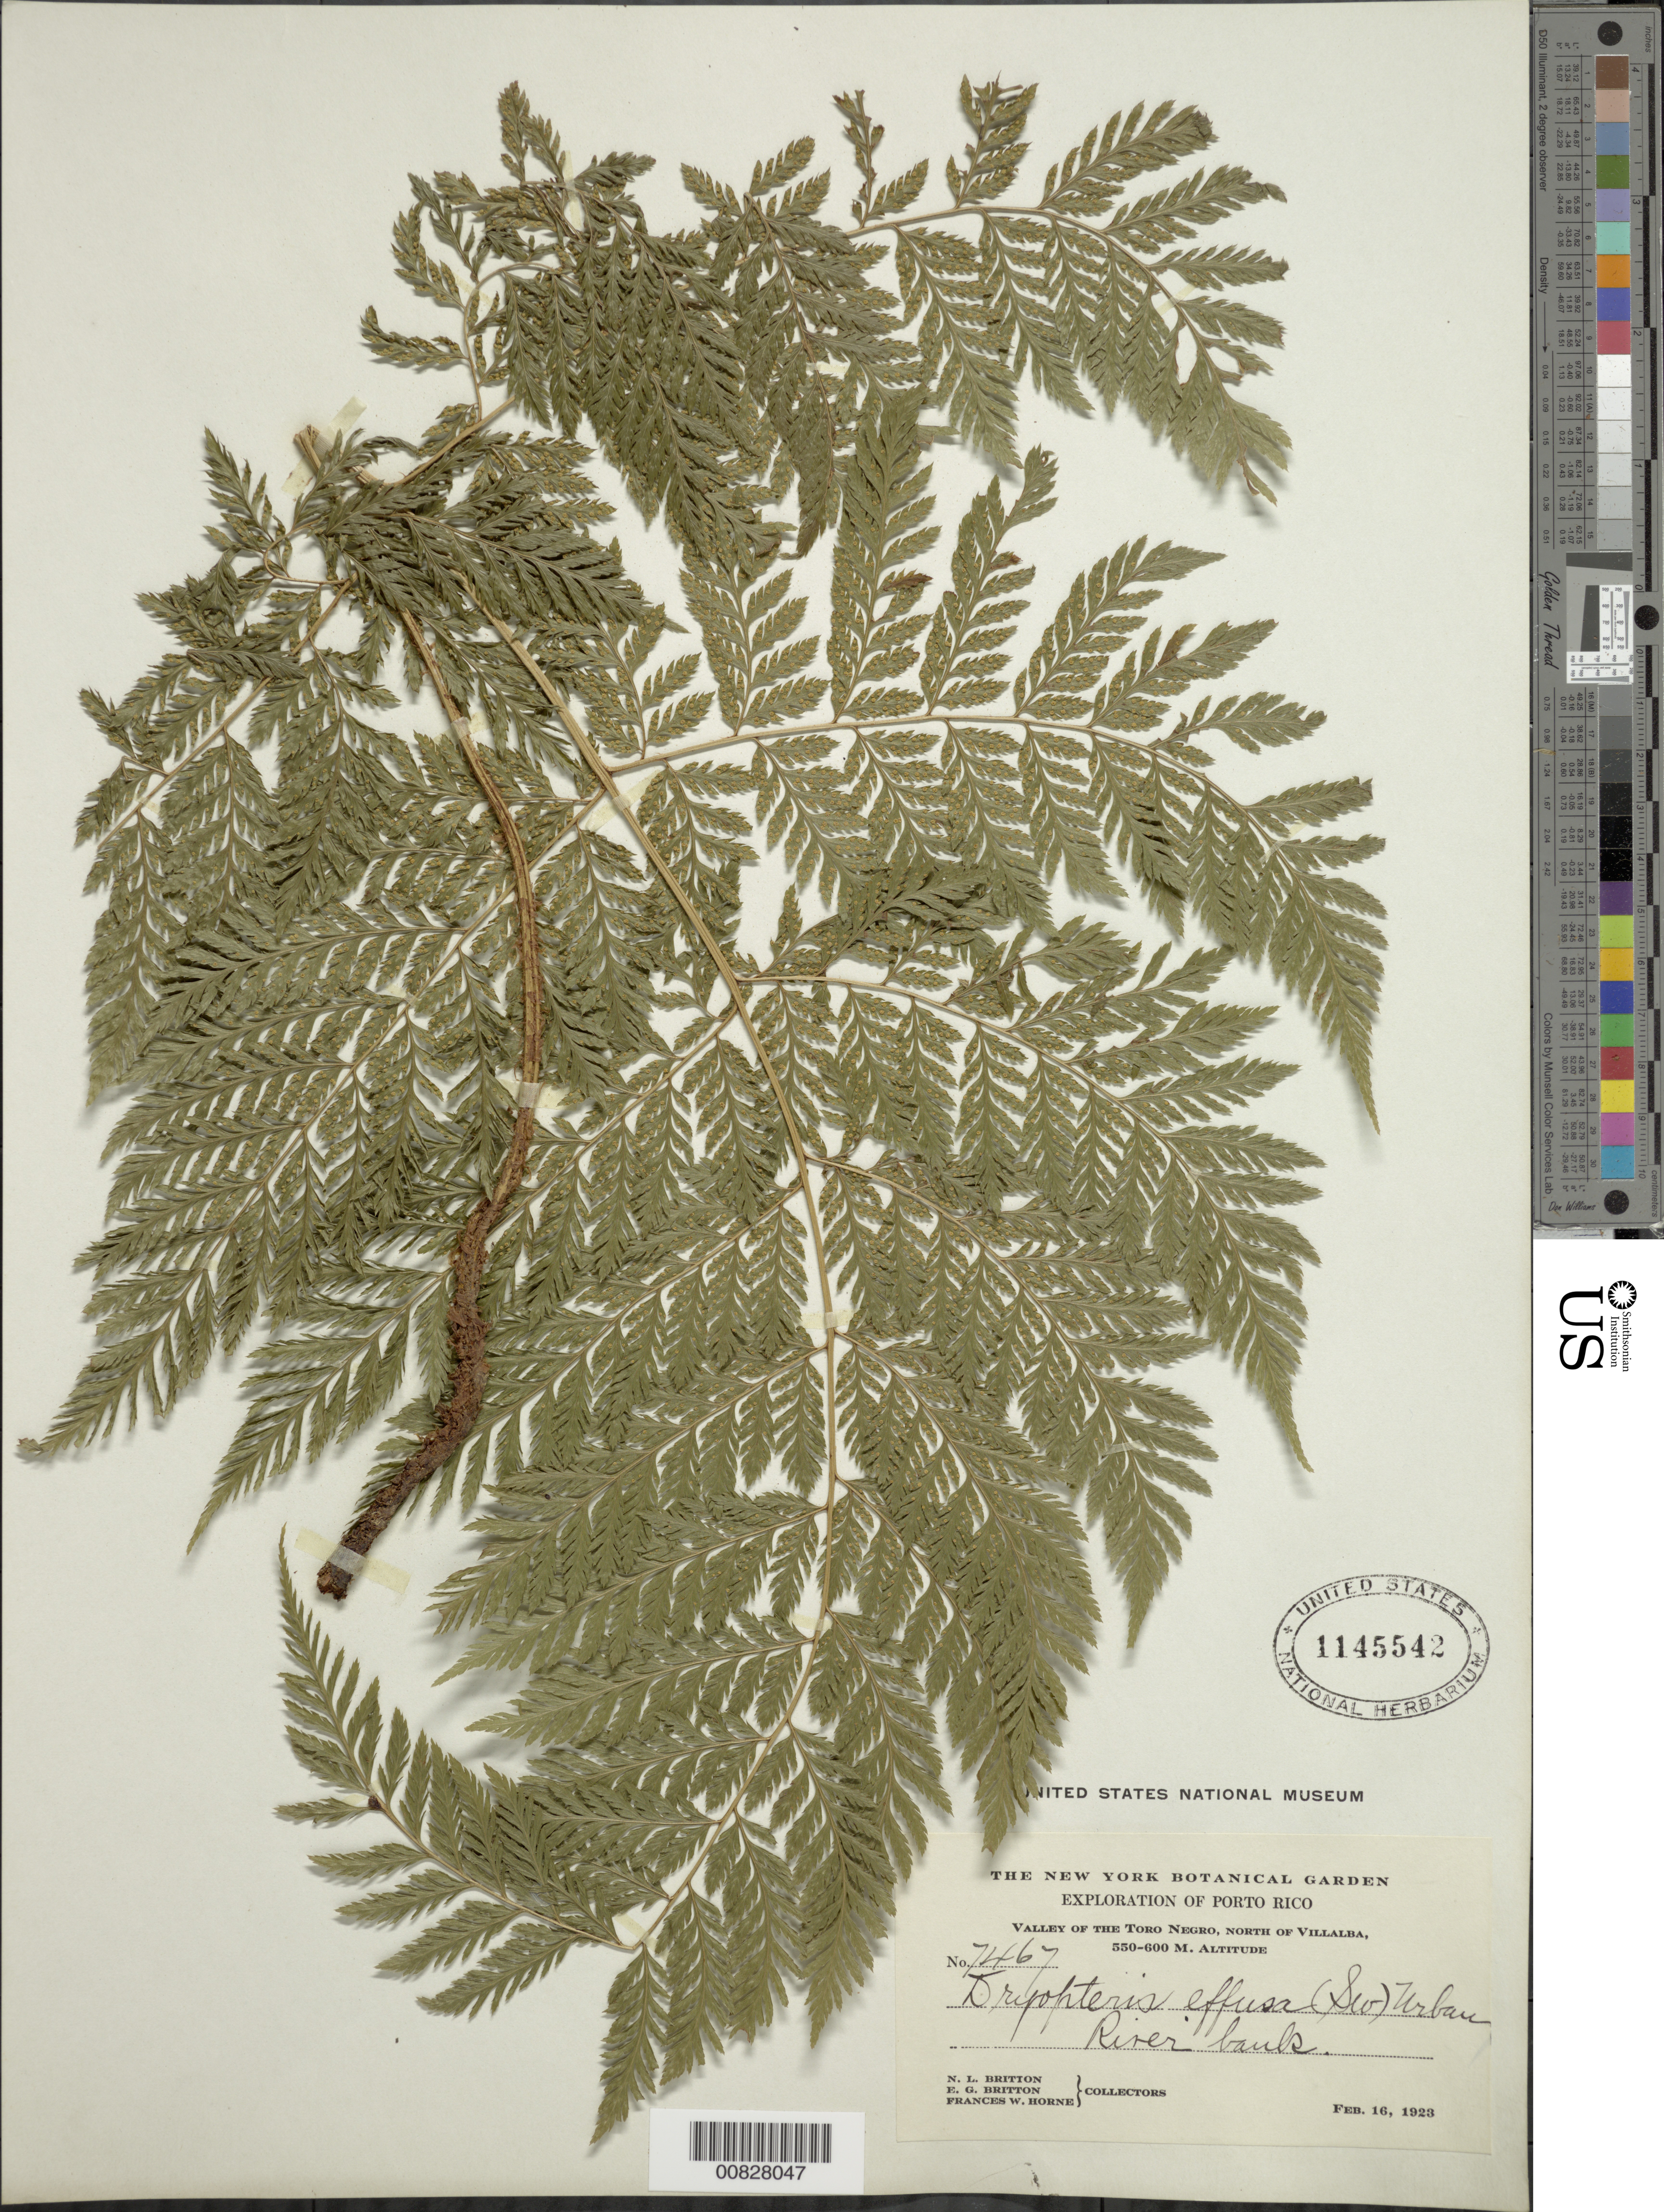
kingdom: Plantae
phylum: Tracheophyta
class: Polypodiopsida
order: Polypodiales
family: Dryopteridaceae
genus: Parapolystichum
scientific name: Parapolystichum effusum var. effusum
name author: (Sw.) Ching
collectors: N. Britton, E. G. Britton & F. W. Horne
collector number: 7467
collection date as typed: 16 Feb 1923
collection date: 1923-02-16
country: Puerto Rico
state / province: Villalba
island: Puerto Rico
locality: Toro Negro valley, N of Villalba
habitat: Riverbank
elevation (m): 550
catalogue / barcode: US 1145542